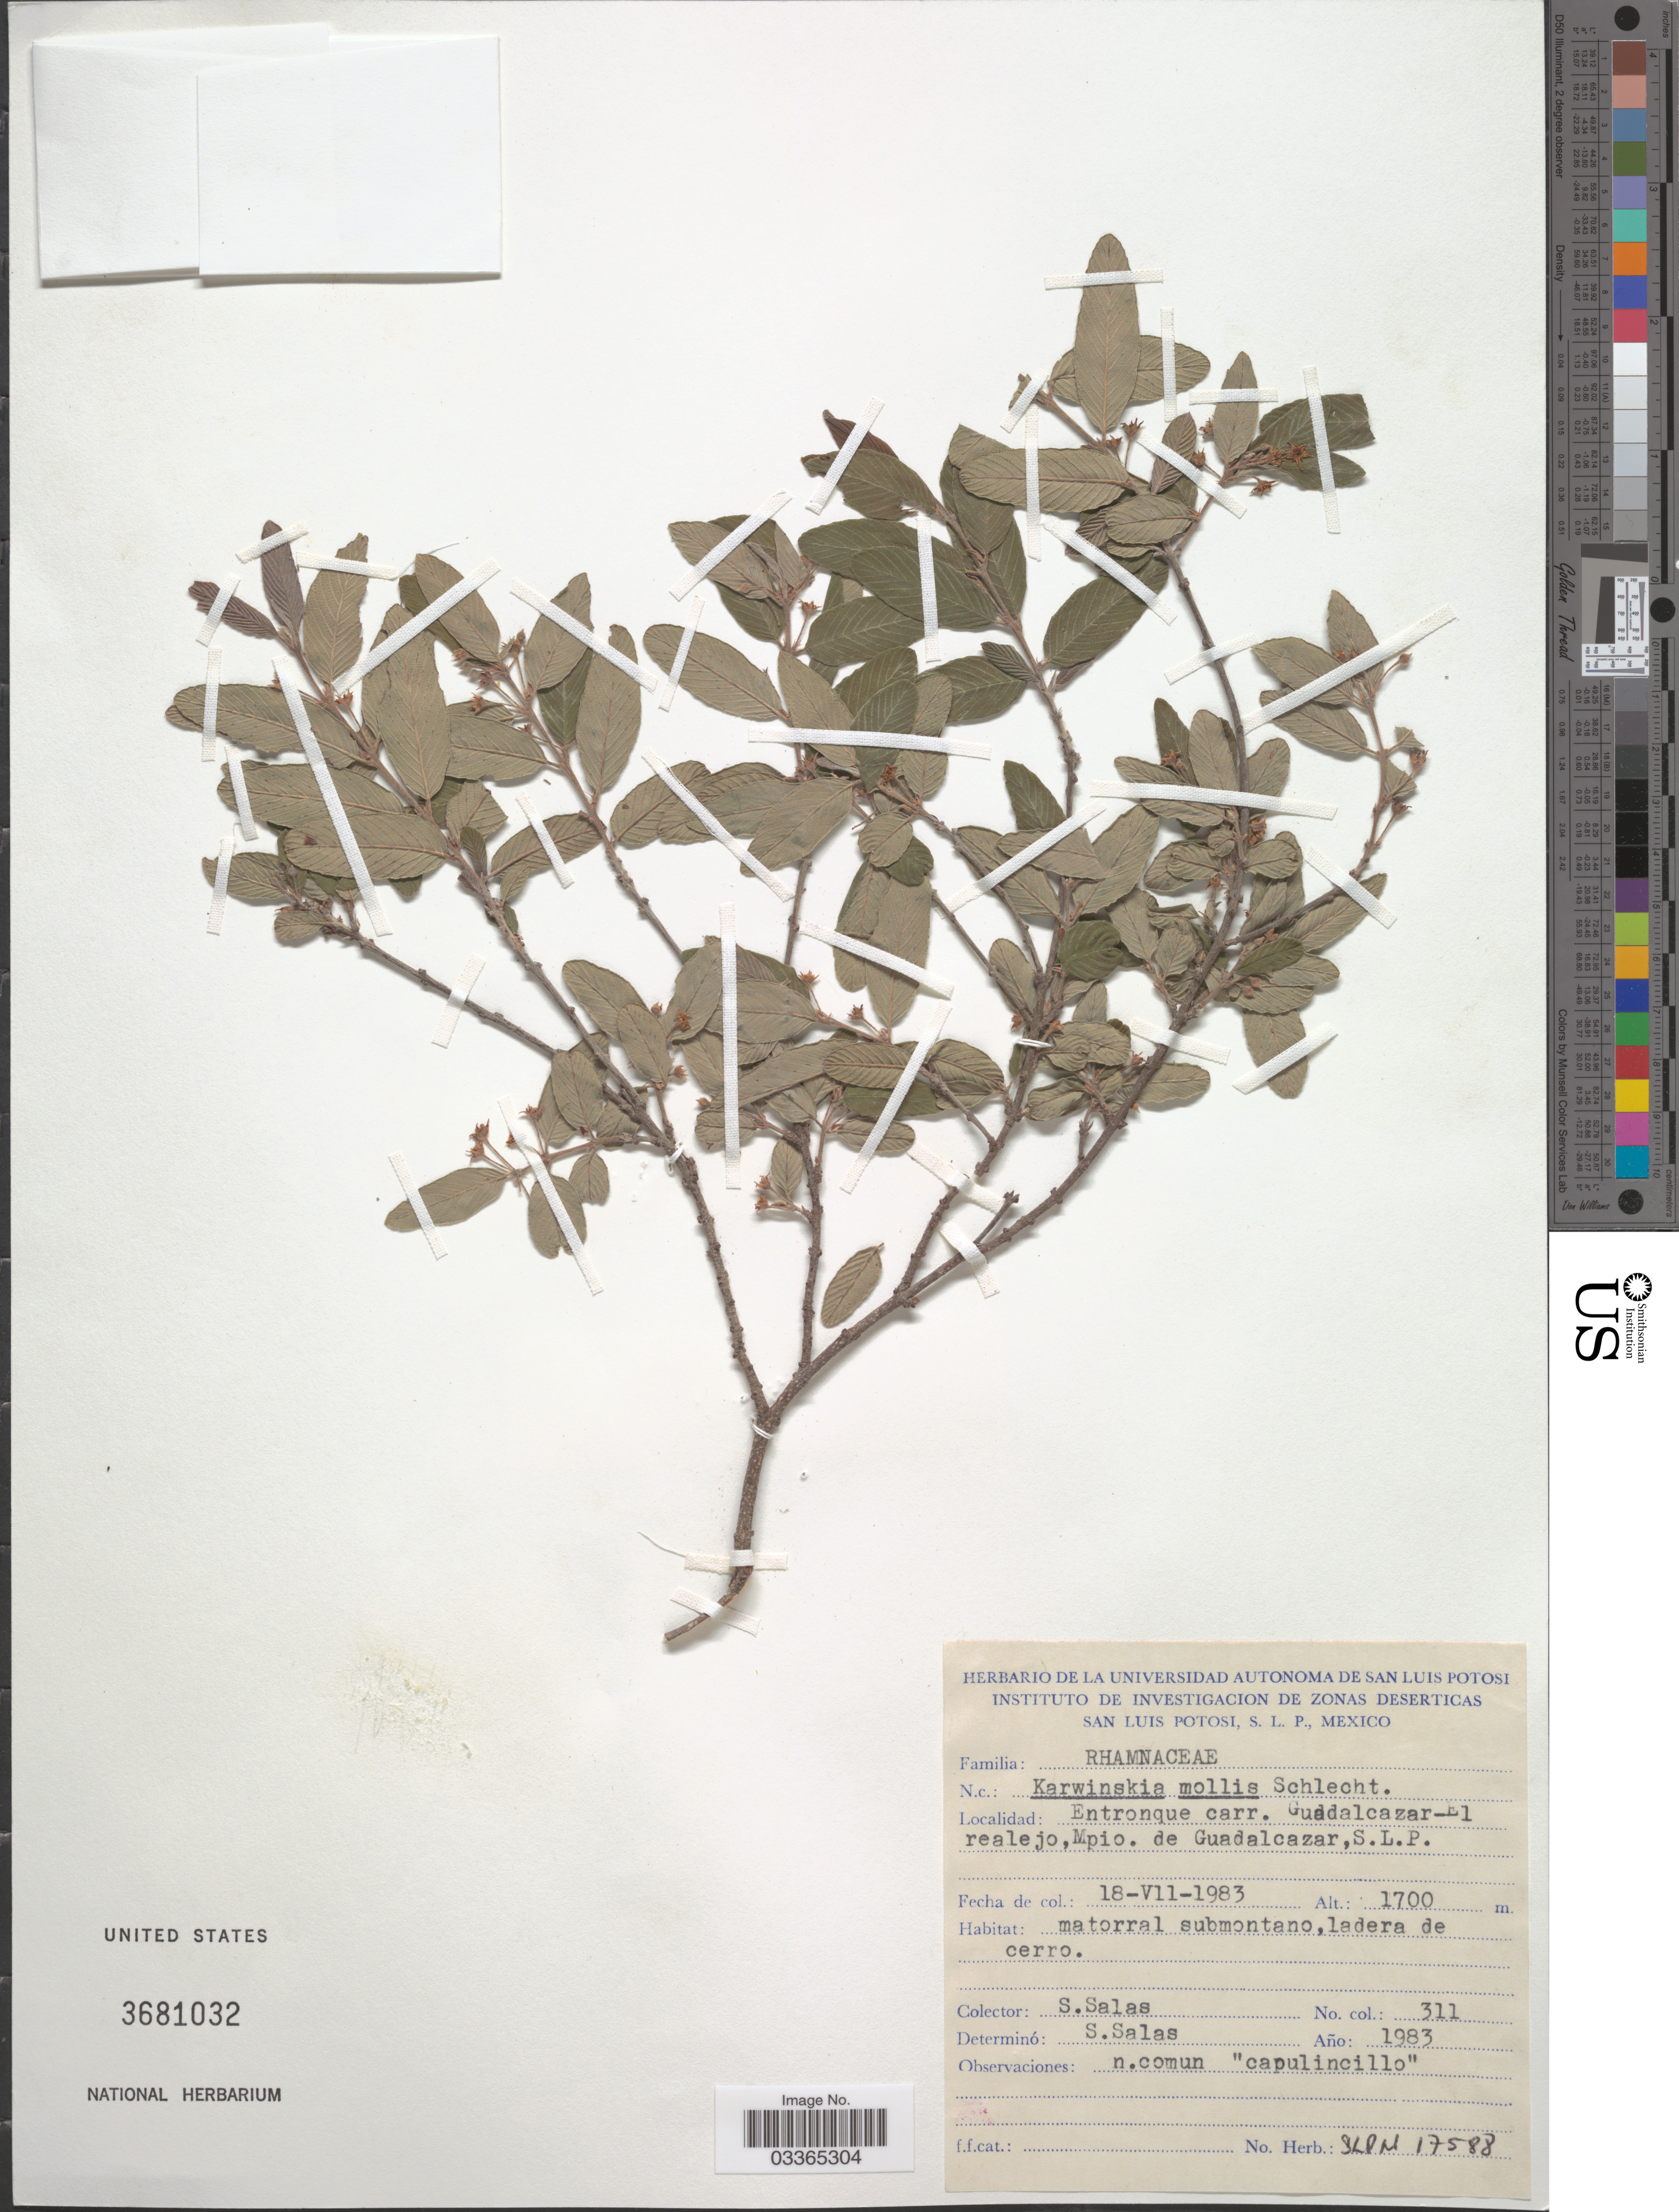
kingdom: Plantae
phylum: Tracheophyta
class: Magnoliopsida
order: Rosales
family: Rhamnaceae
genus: Karwinskia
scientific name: Karwinskia mollis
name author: Schltdl.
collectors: S. Salas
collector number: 311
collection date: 1983-07-18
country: Mexico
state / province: San Luis Potosí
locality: Entronque carr. Guadalcazar-El realejo, Mpio. de Guadalcazar, S.L.P.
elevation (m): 1700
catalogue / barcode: US 3681032